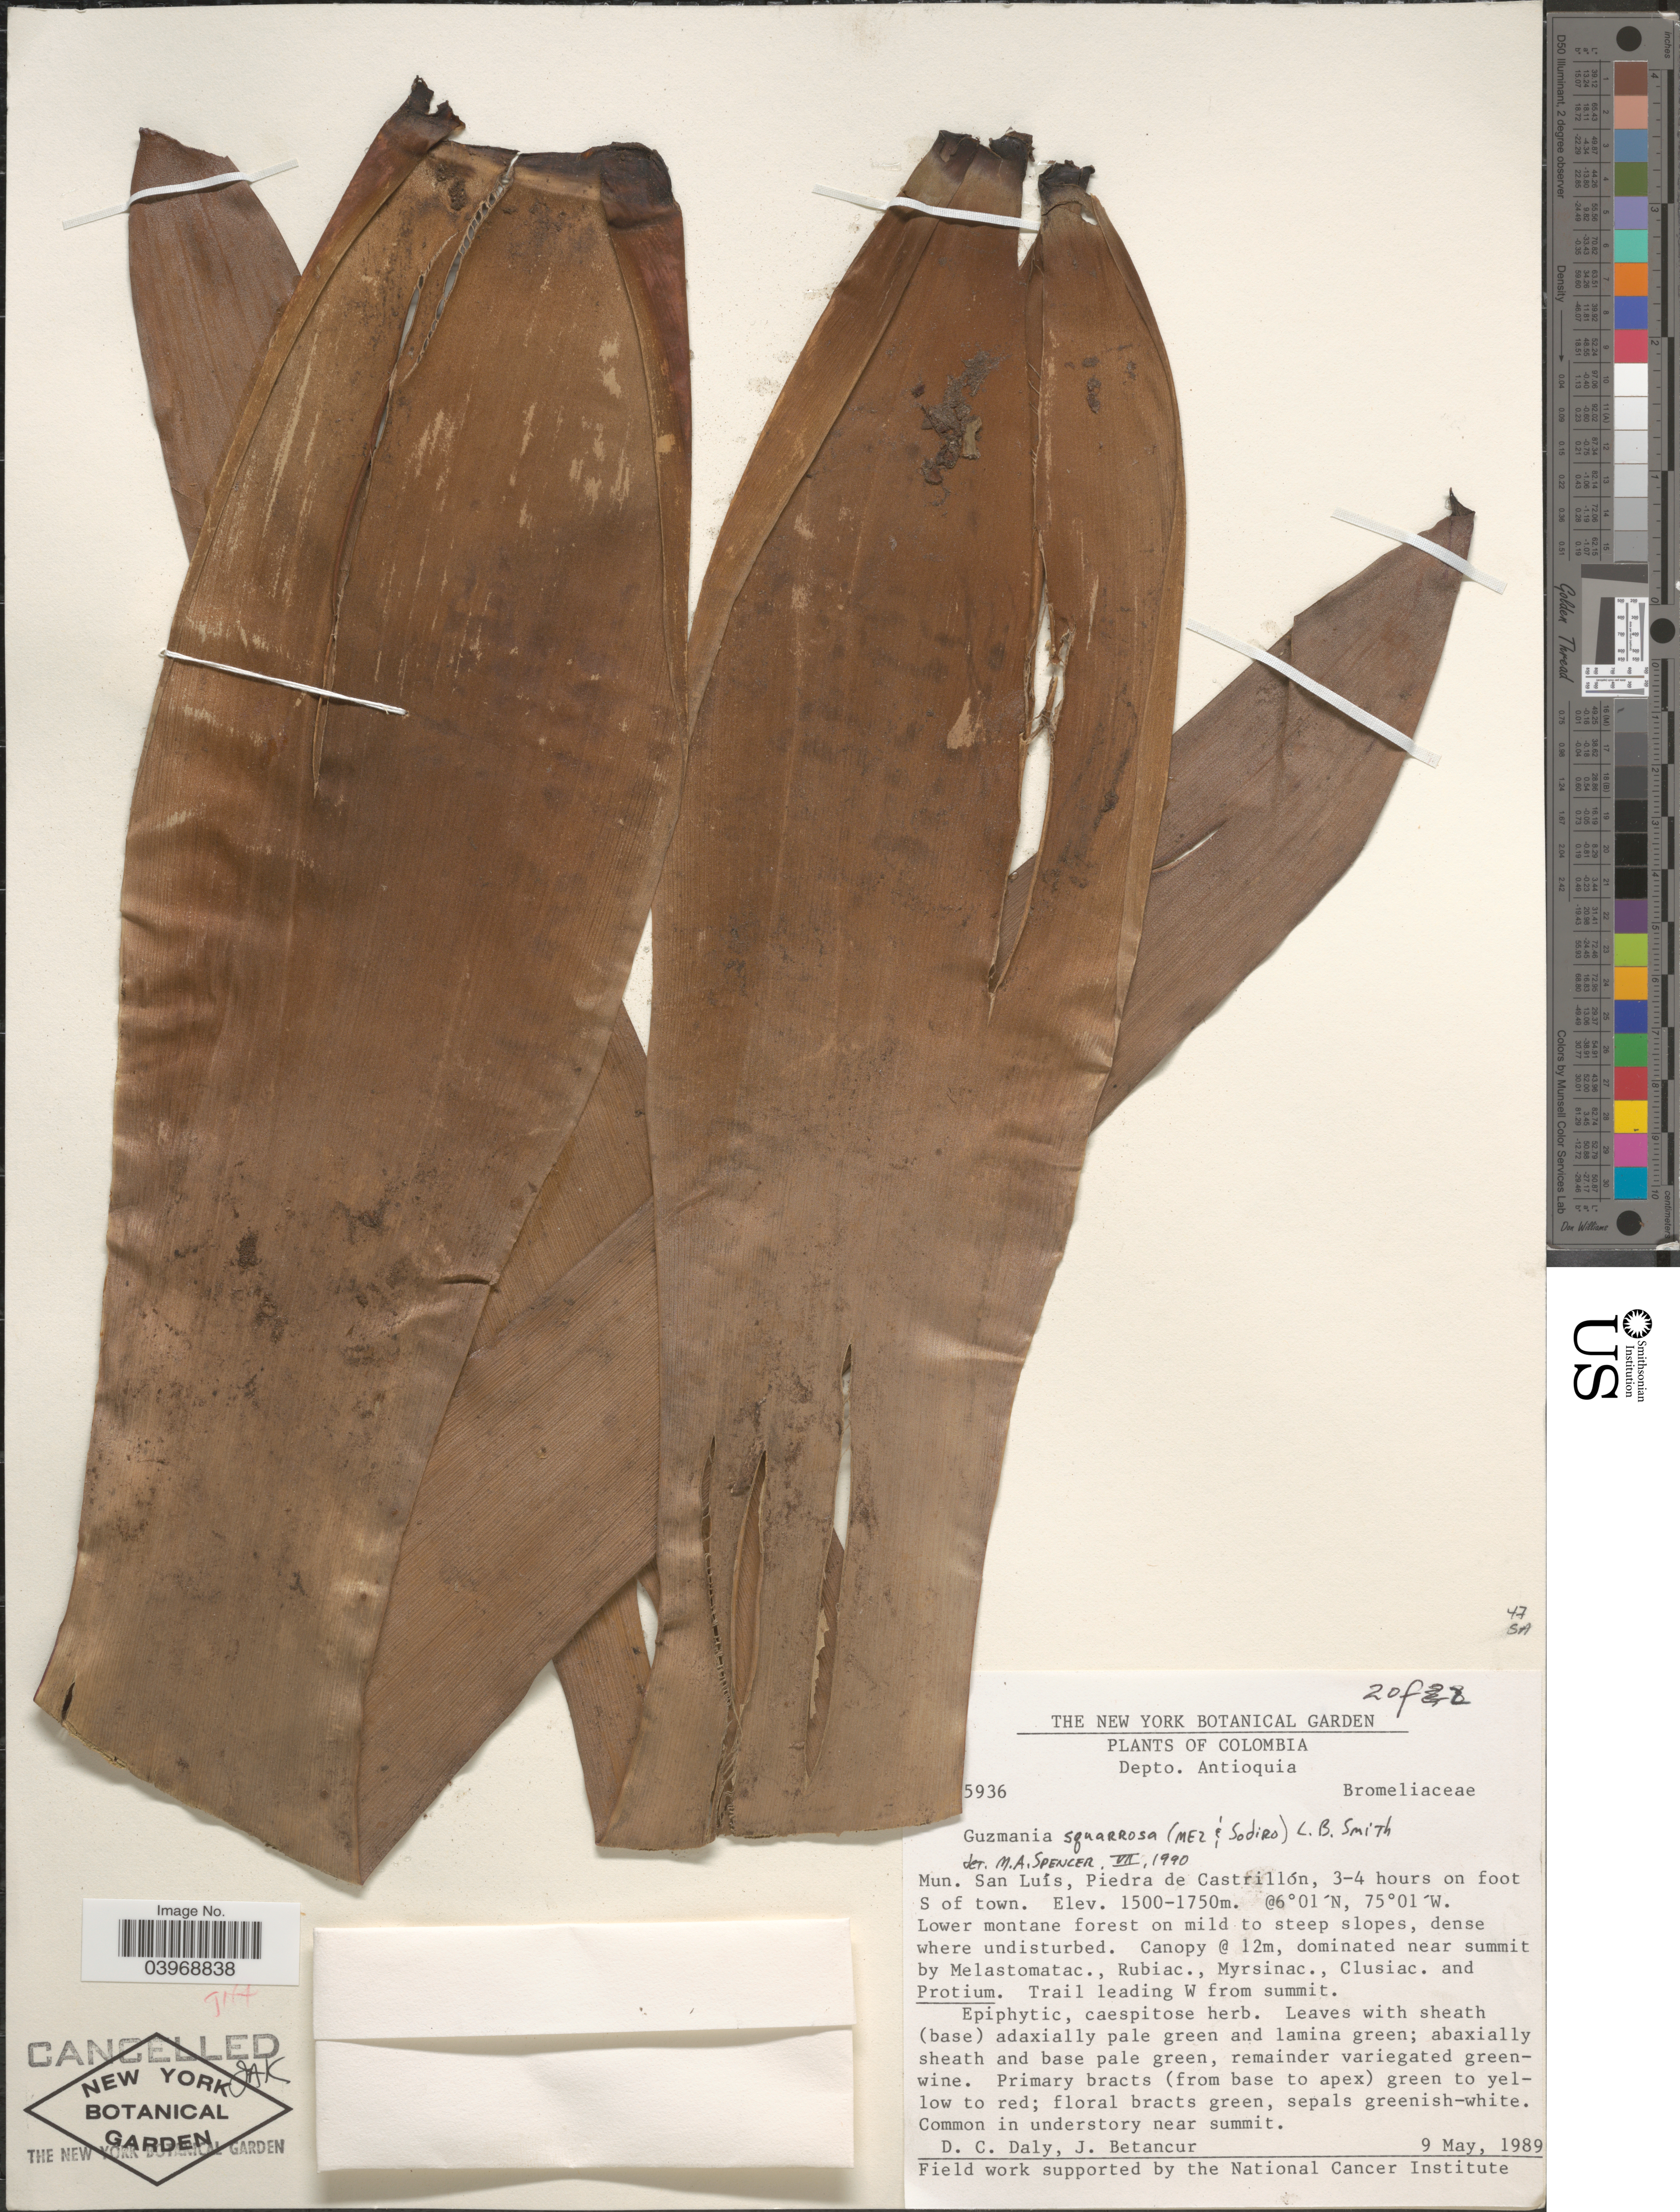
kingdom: Plantae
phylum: Tracheophyta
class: Liliopsida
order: Poales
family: Bromeliaceae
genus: Guzmania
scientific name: Guzmania squarrosa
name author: (Mez & Sodiro) L.B. Sm. & Pittendr.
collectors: D. C. Daly & J. Betancur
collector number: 5936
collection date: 1989-05-09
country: Colombia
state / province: Antioquia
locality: Depto. Antioquia. Mun. San Luis, Piedra de Castrillión, 3-4 hours on foot S of town. Lower montane forest on mild to steep slopes, dense where undisturbed. Trail leading W from summit.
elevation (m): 1500